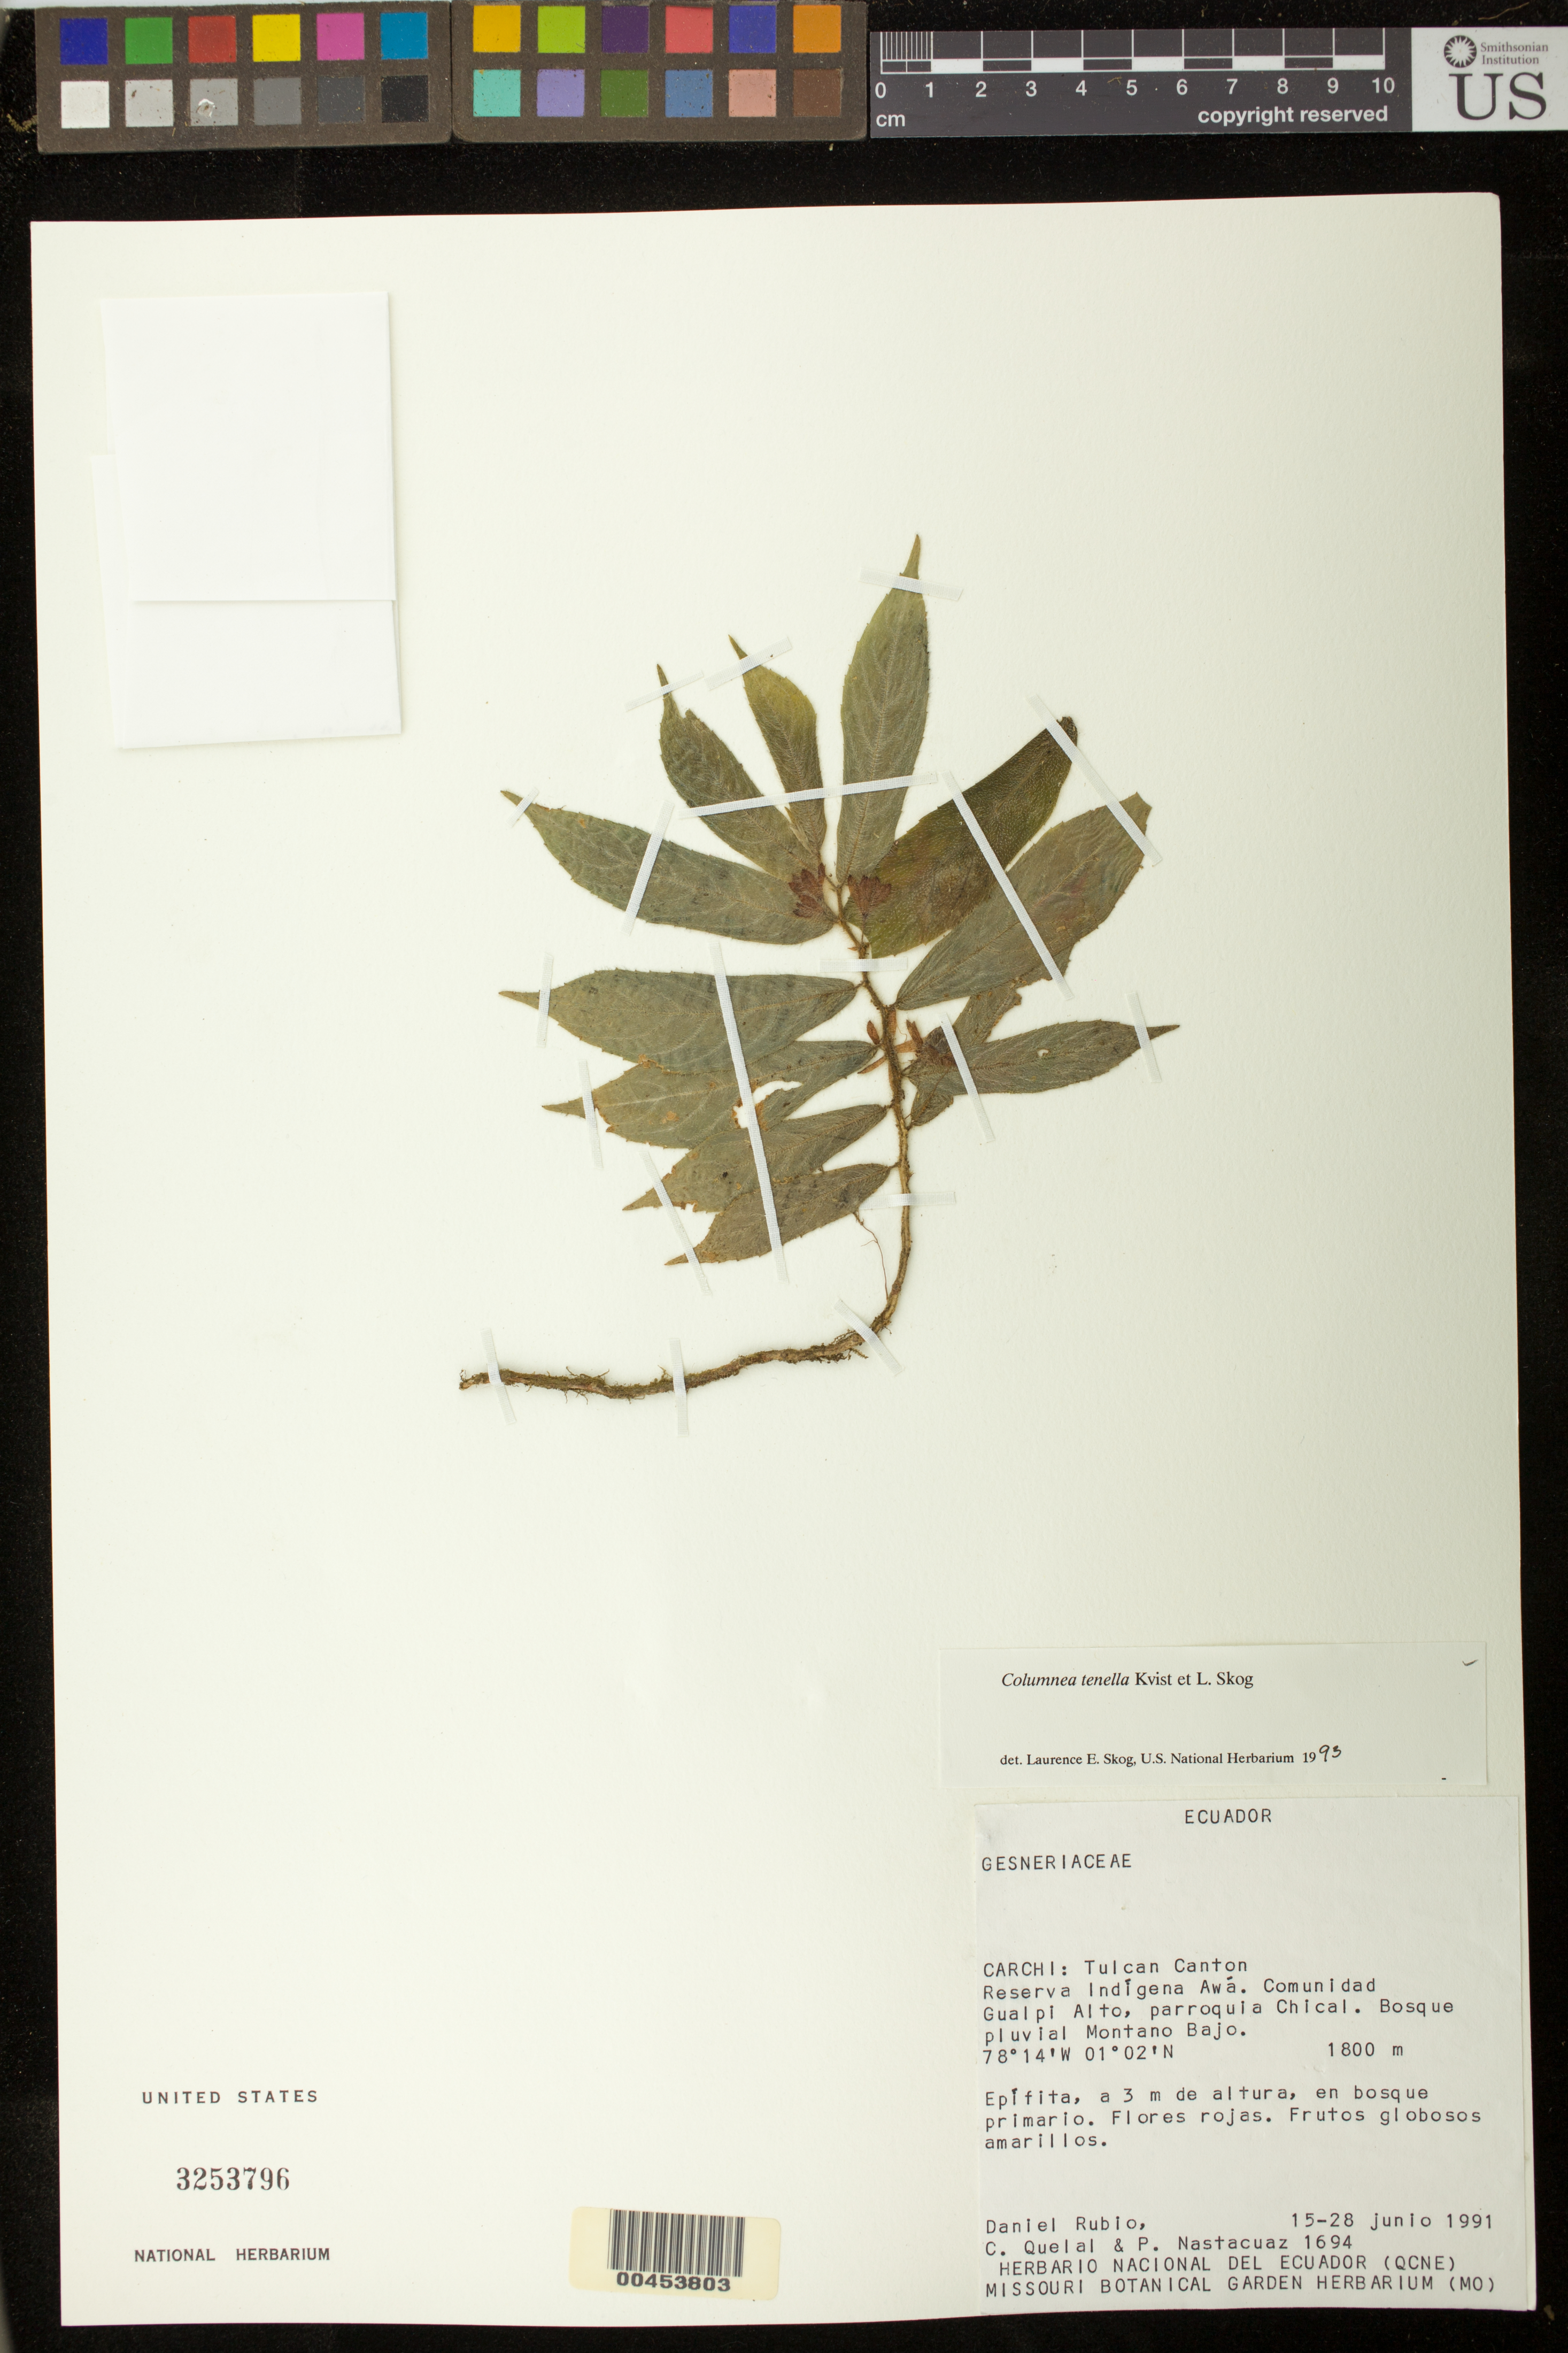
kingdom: Plantae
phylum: Tracheophyta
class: Magnoliopsida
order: Lamiales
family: Gesneriaceae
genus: Columnea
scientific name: Columnea tenella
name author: L.P. Kvist & L.E. Skog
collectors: D. Rubio, C. Quelal & F. Nastacuáz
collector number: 1694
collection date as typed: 15-28 Jun 1991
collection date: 1991-06-15/1991-06-28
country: Ecuador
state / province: Carchi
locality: Tulcan Canton, Indigena Awa Reserve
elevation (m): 1800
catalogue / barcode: US 3253796